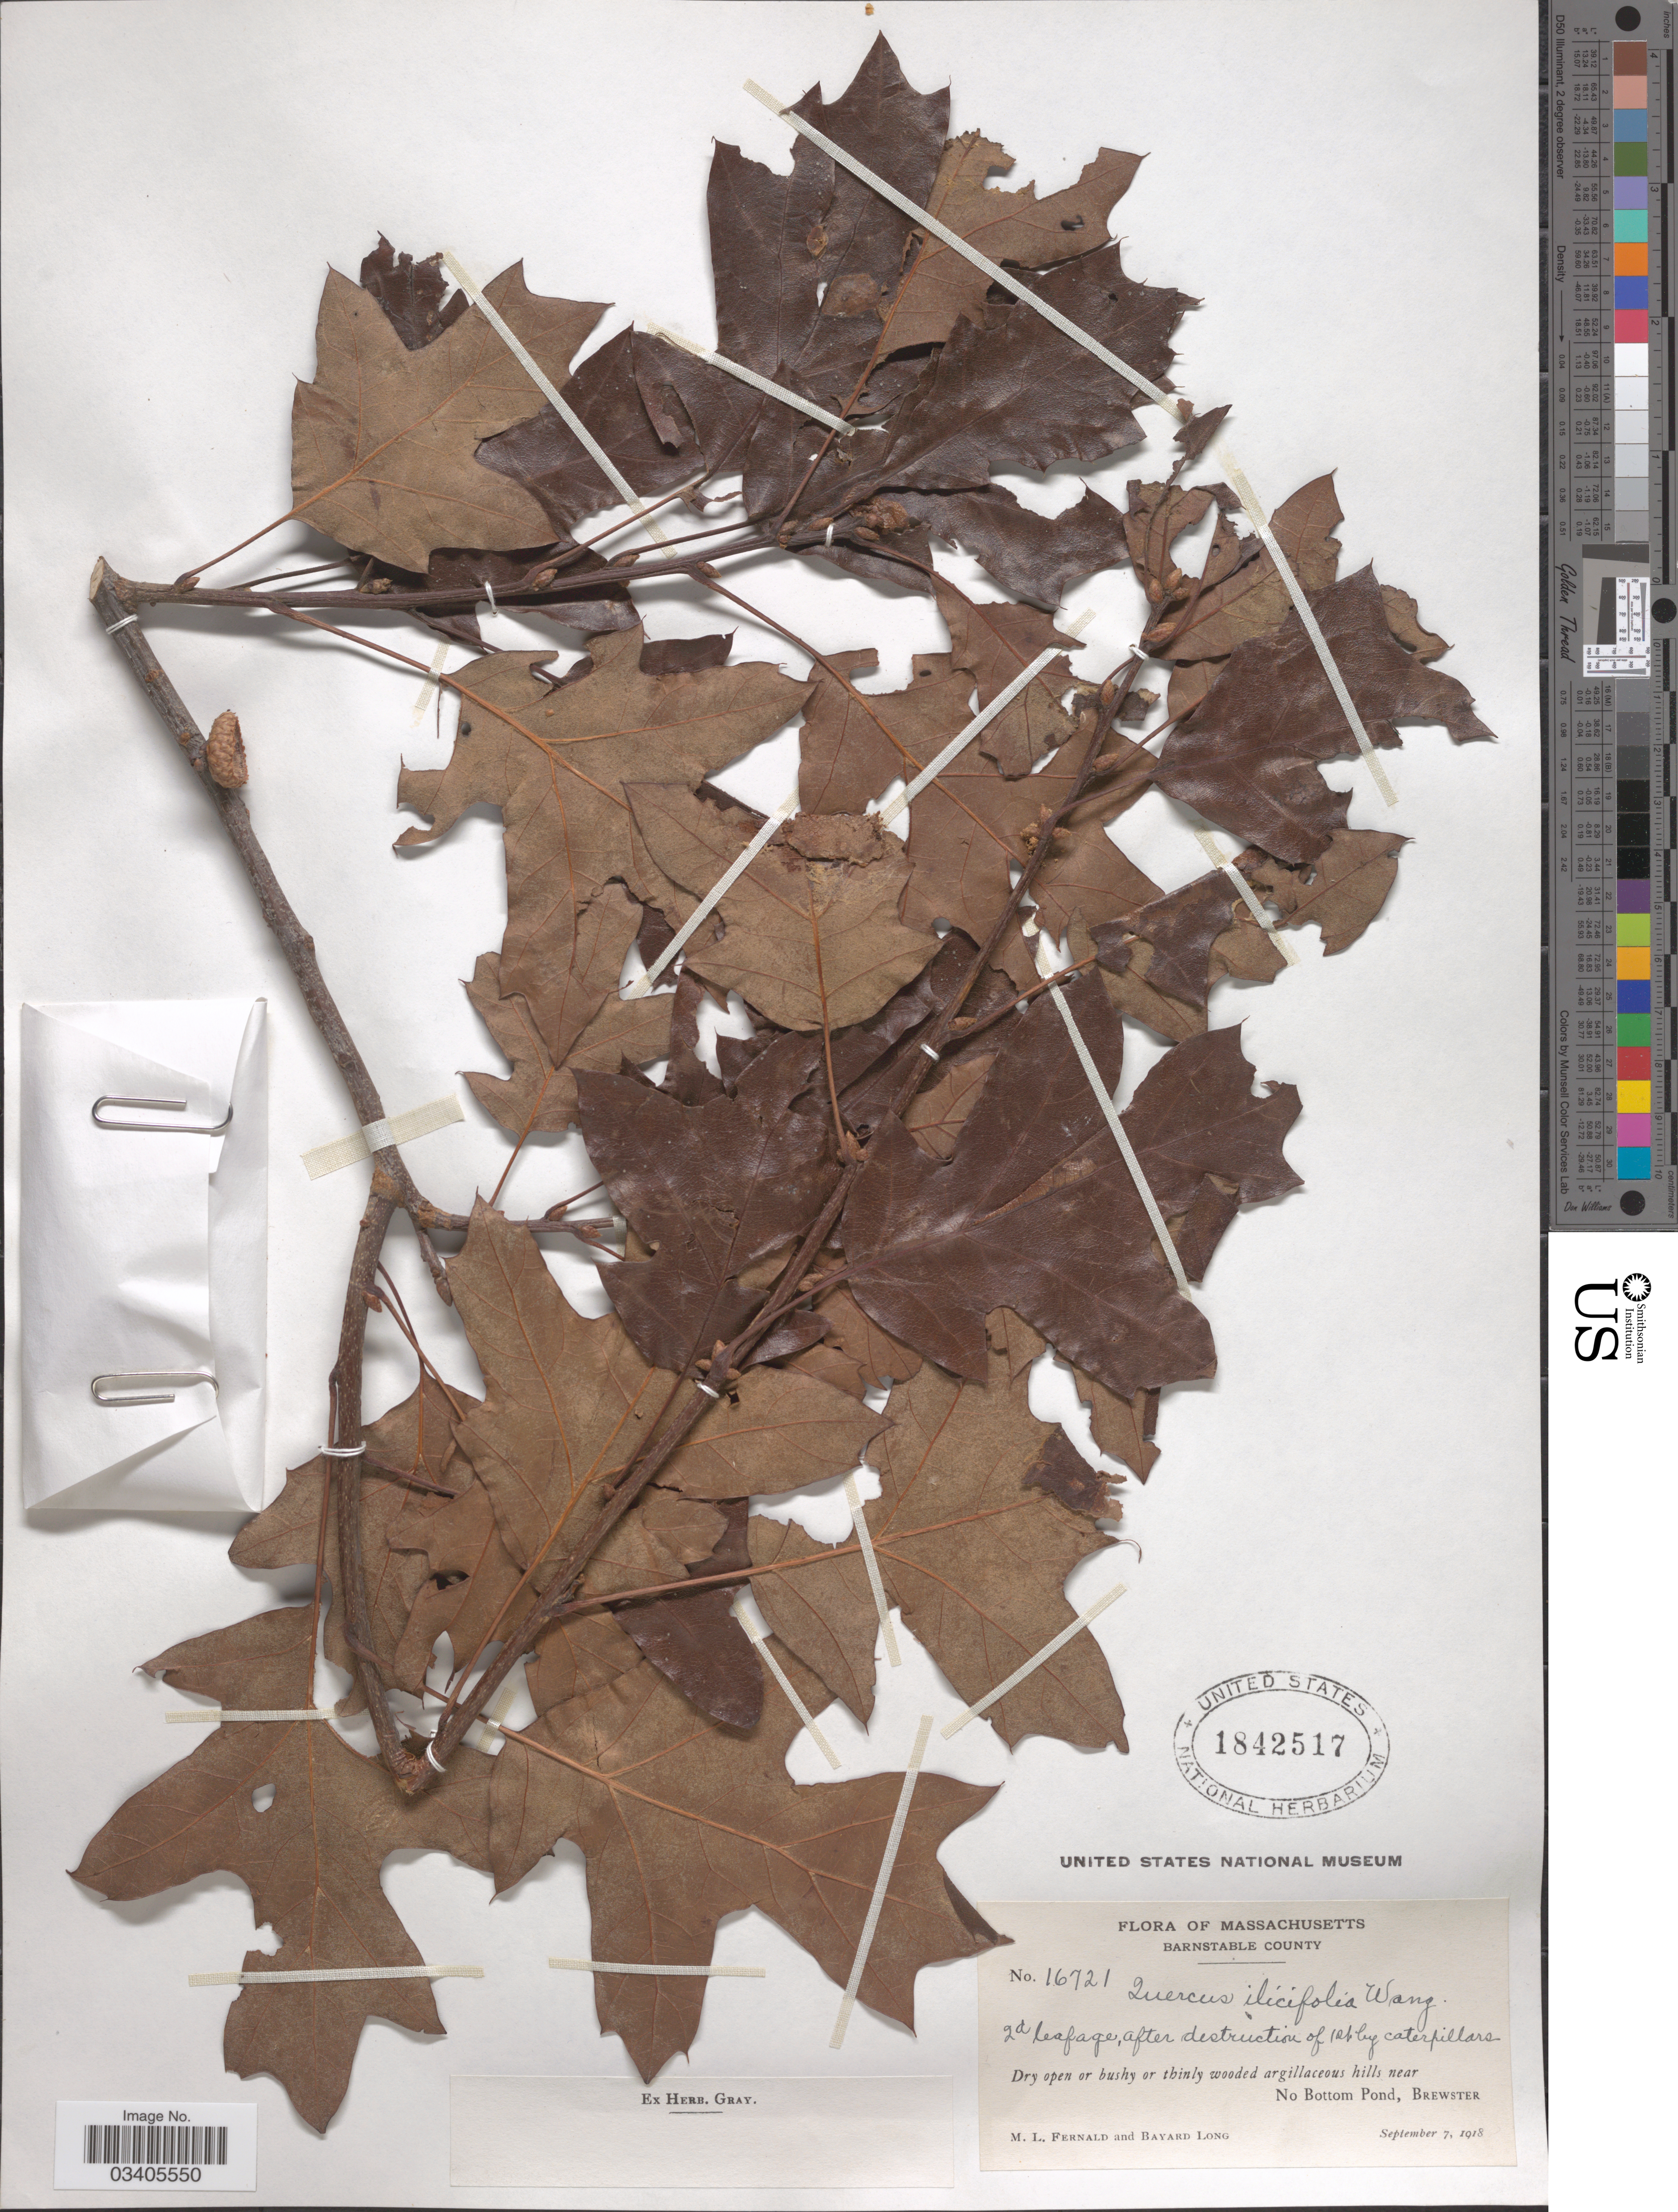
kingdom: Plantae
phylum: Tracheophyta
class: Magnoliopsida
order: Fagales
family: Fagaceae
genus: Quercus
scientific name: Quercus ilicifolia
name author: Wangenh.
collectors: M. L. Fernald & B. Long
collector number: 16721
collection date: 1918-09-07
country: United States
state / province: Massachusetts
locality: Barnstable County. Hills near No Bottom Pond, Brewster.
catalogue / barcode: US 1842517